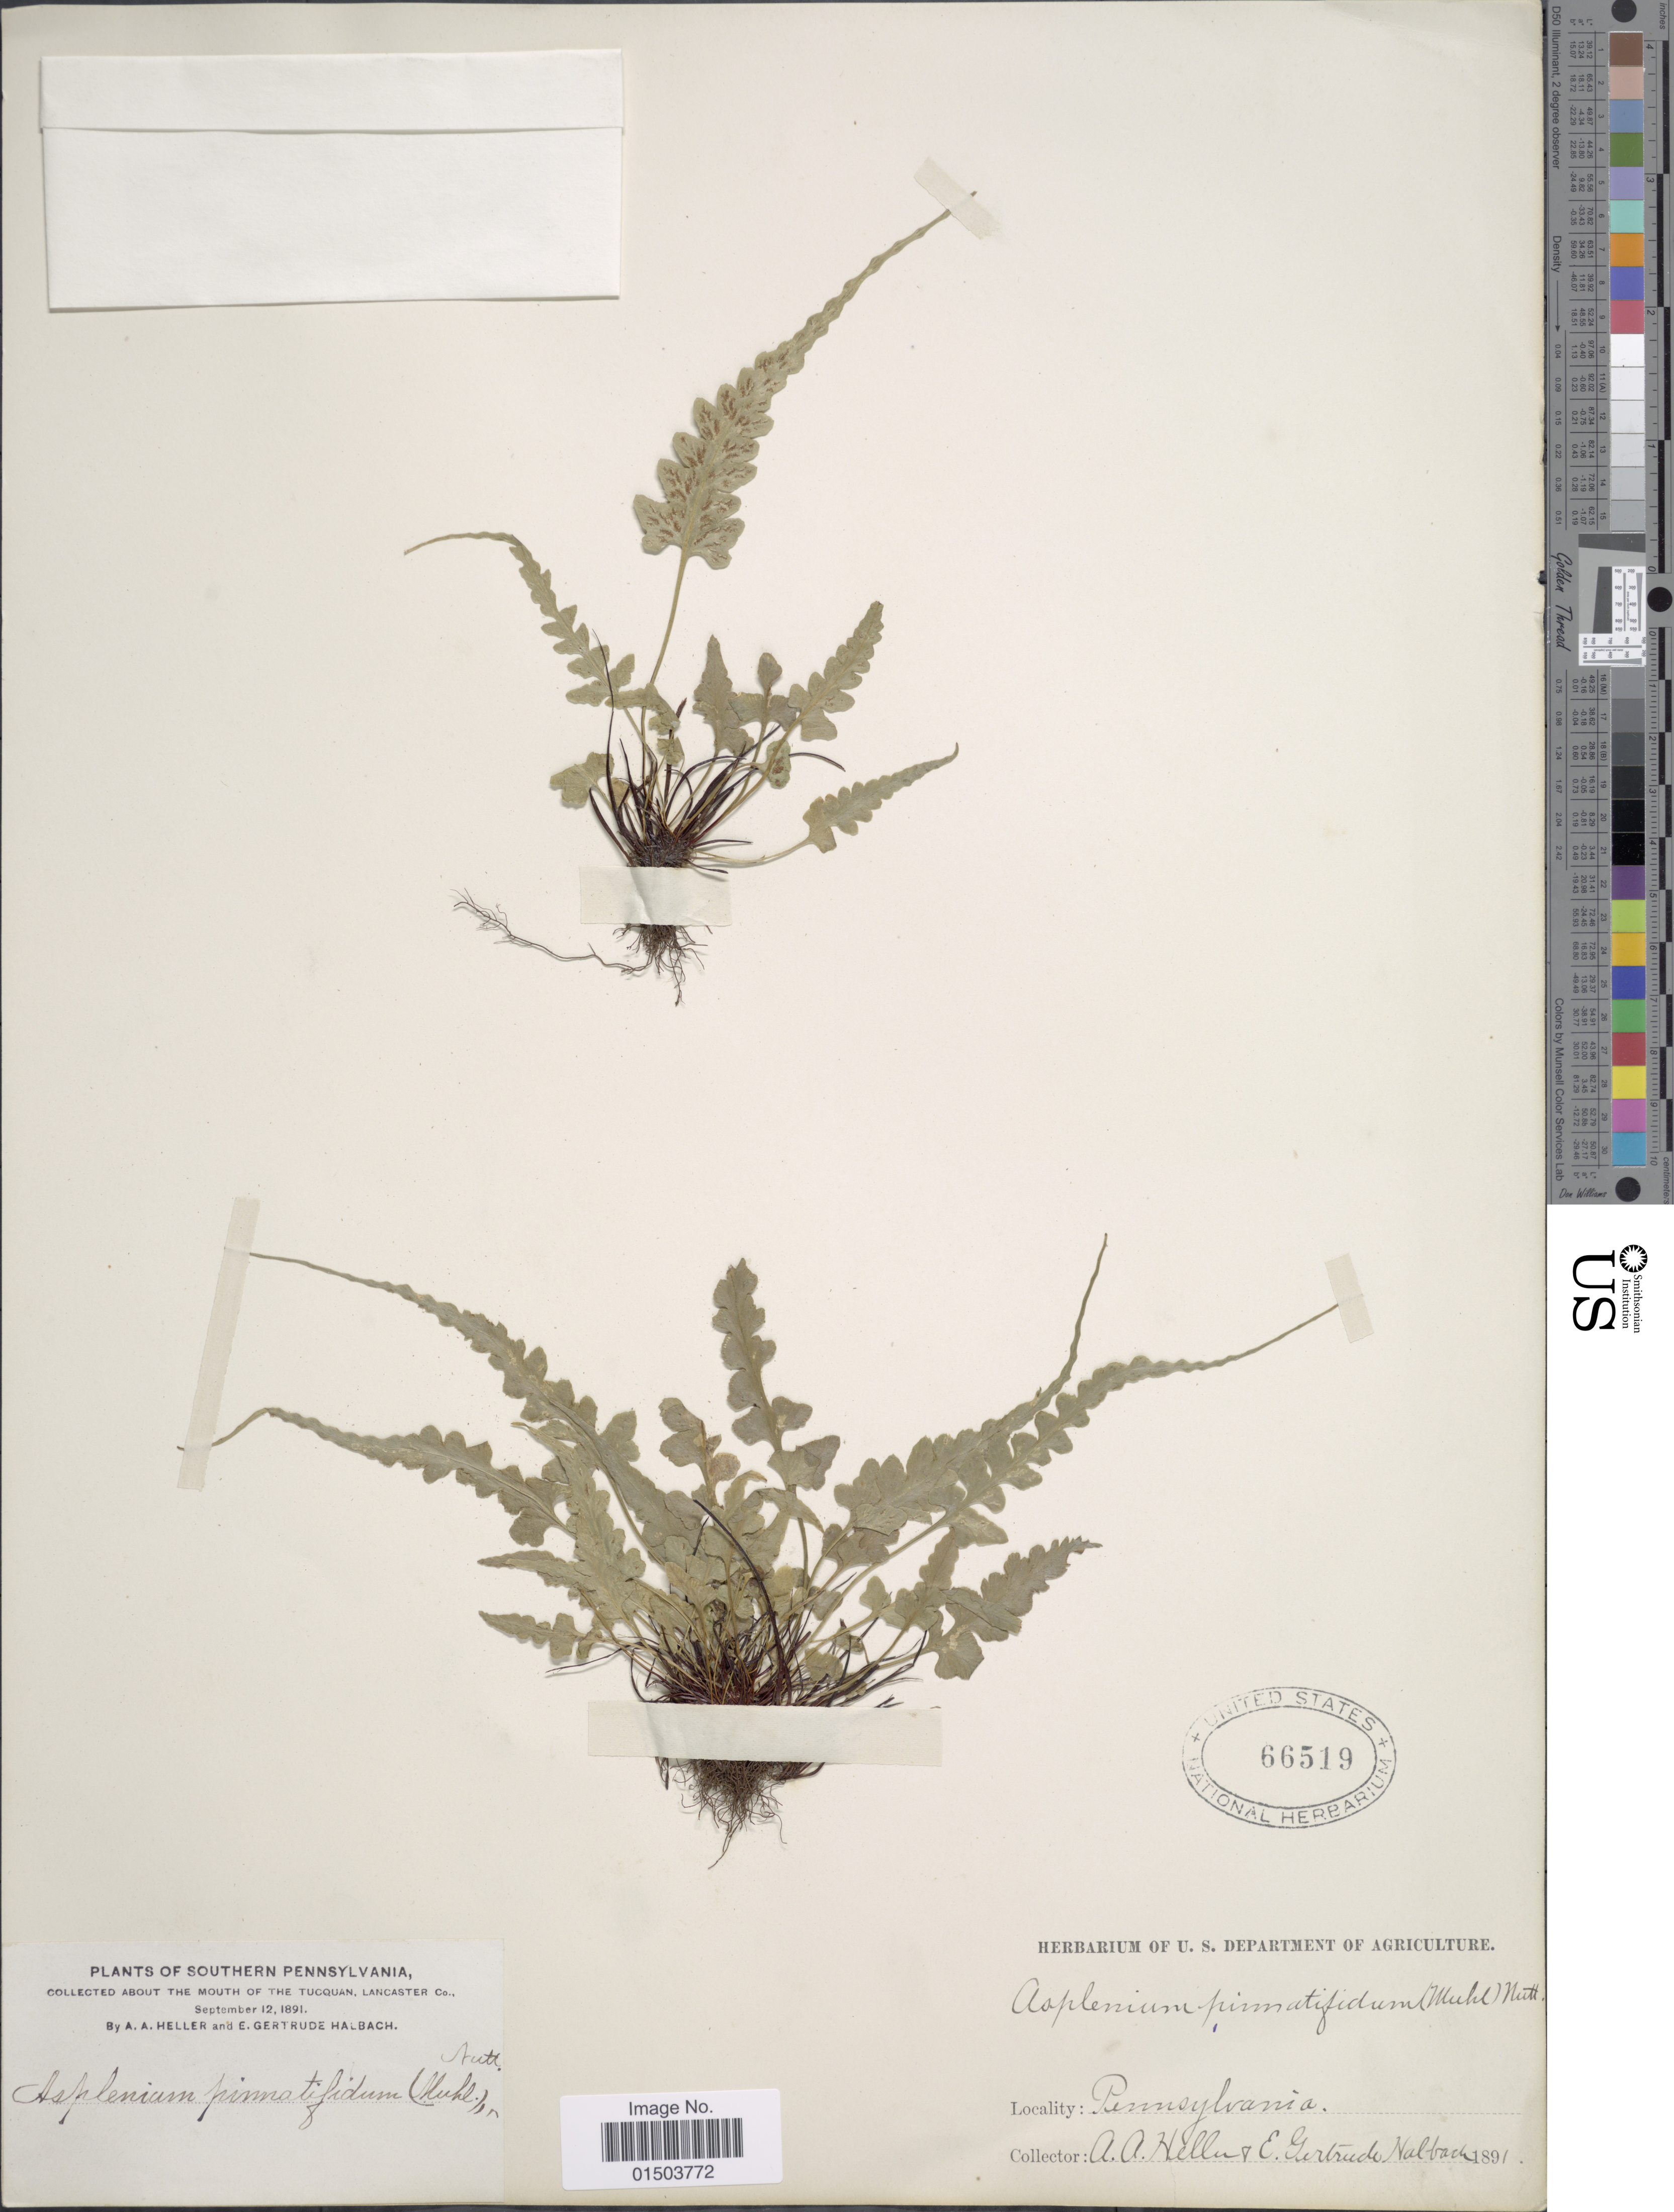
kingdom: Plantae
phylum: Tracheophyta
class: Polypodiopsida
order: Polypodiales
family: Aspleniaceae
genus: Asplenium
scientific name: Asplenium pinnatifidum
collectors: A. A. Heller & E. G. Halbach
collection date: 1891-09-12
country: United States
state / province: Pennsylvania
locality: Southern Pennsylvania. About the mouth of the Tucquan, Lancaster Co.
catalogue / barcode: US 66519